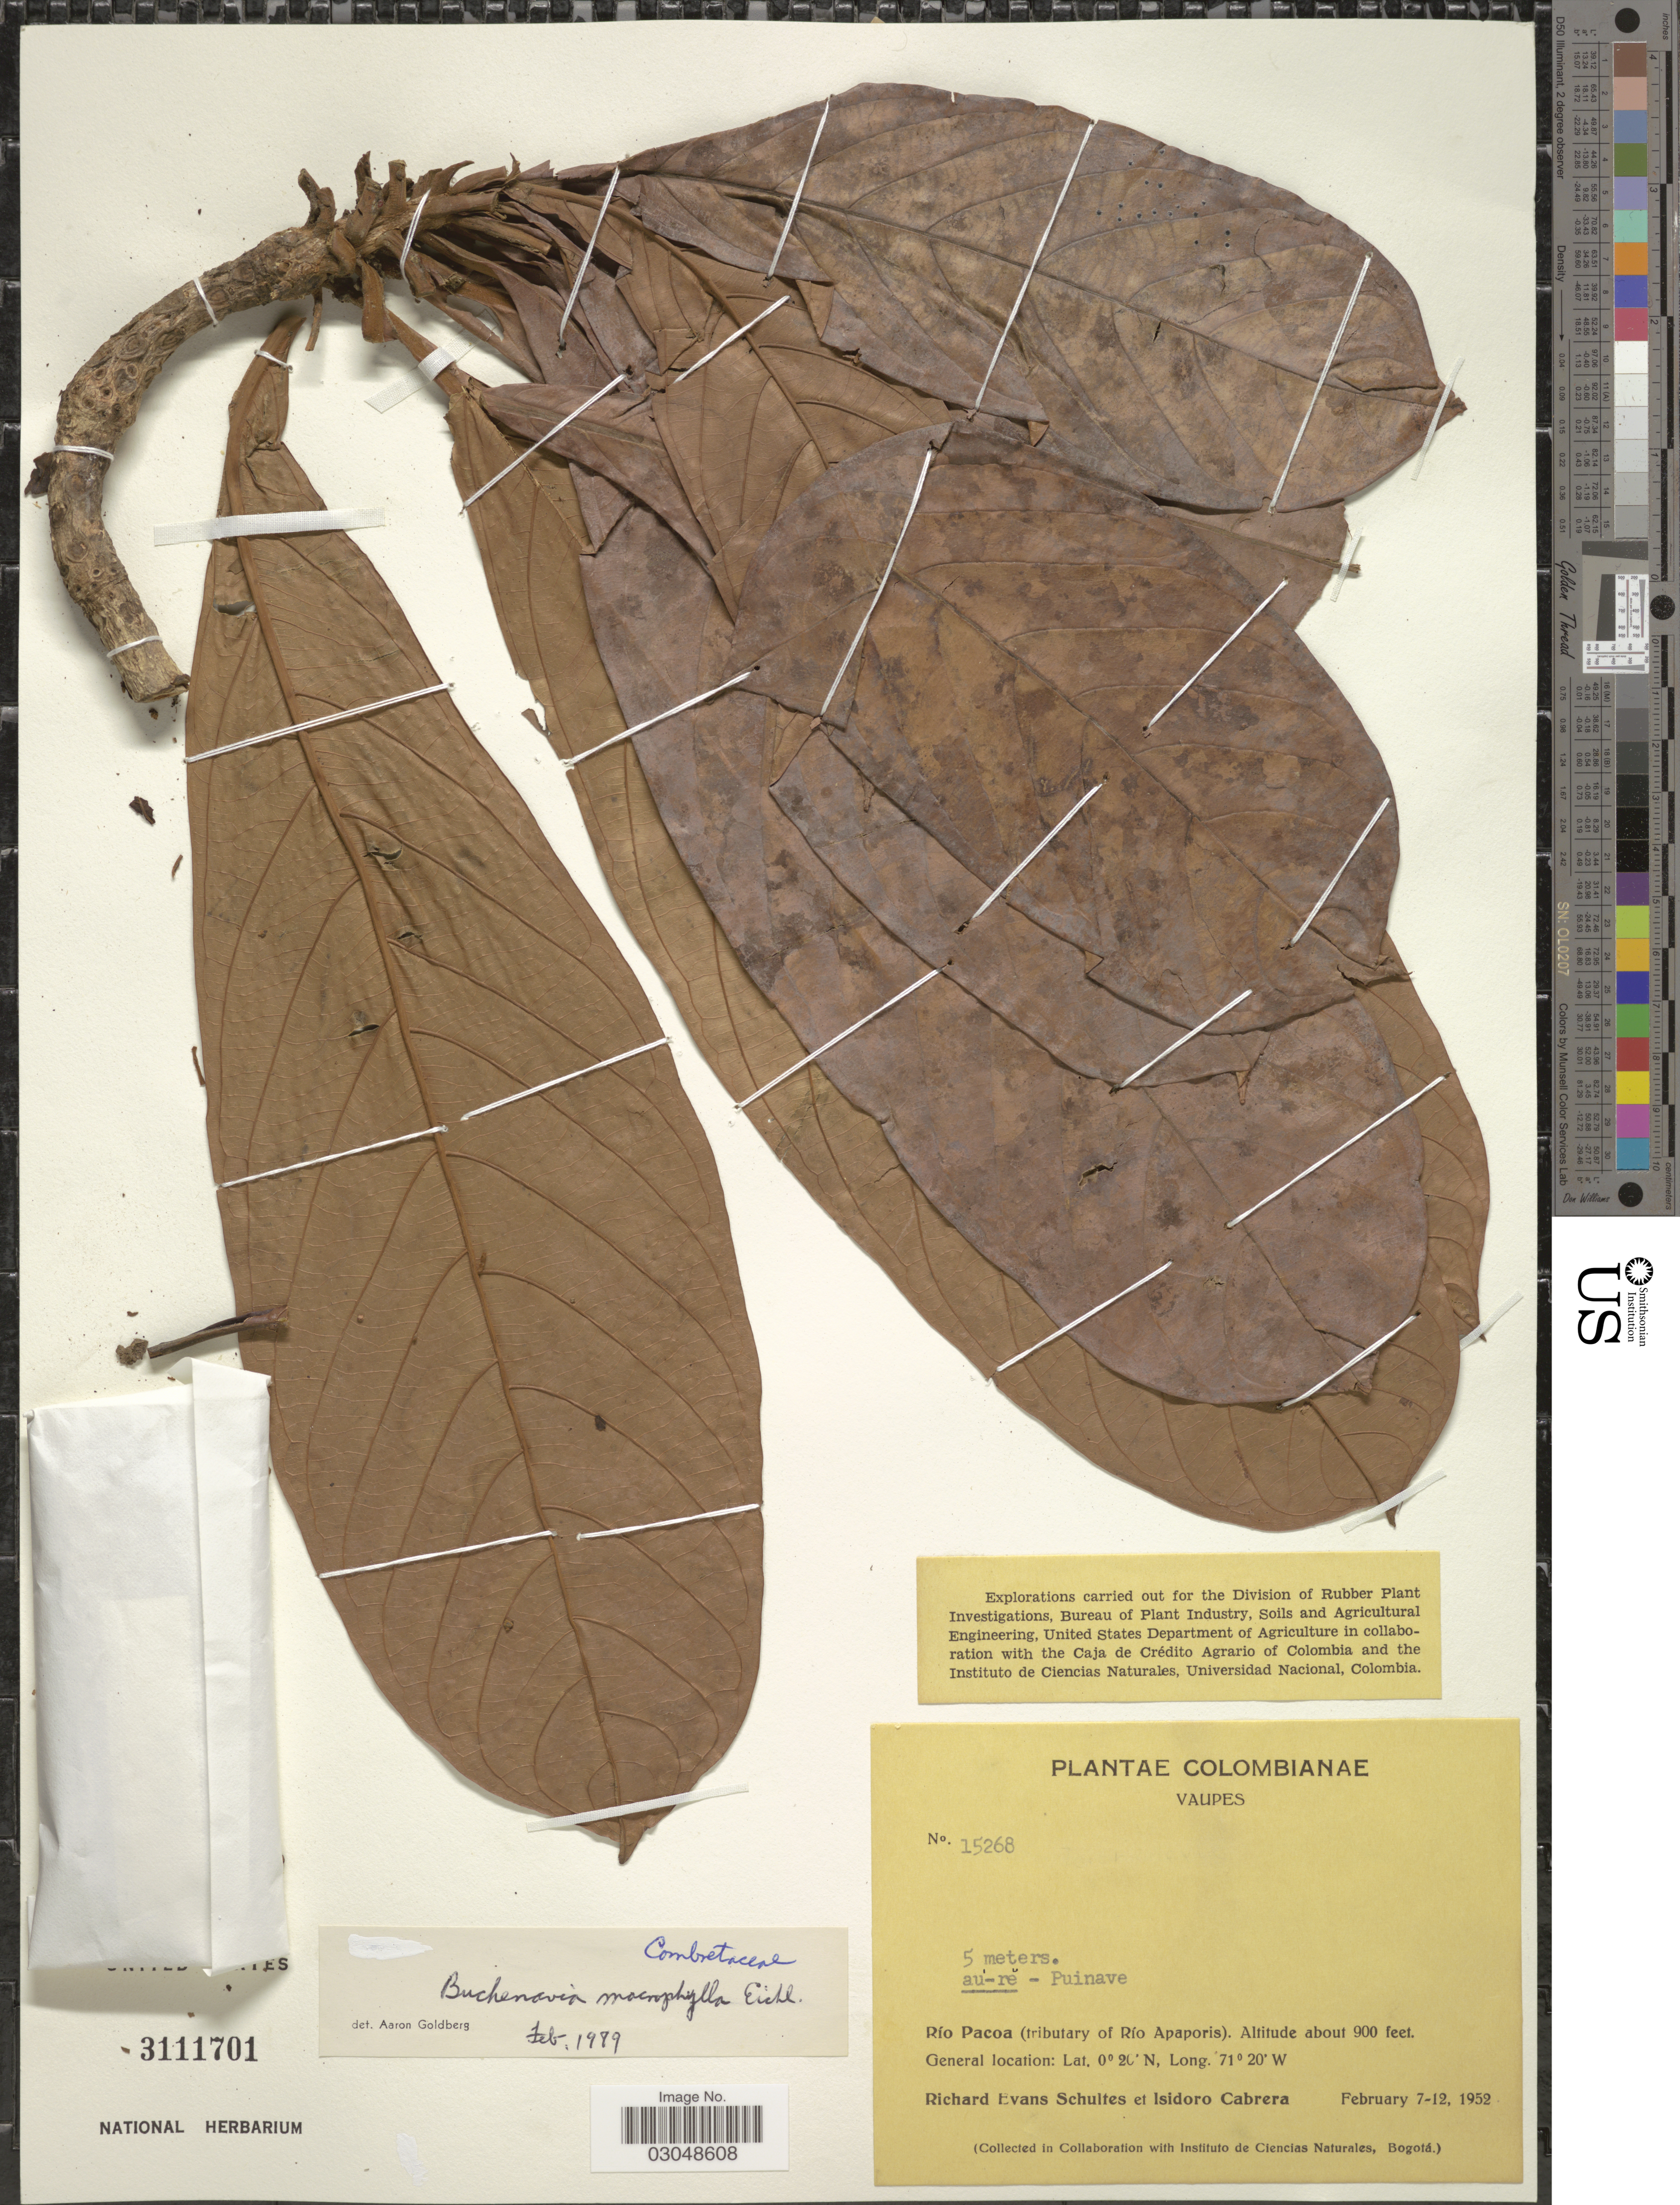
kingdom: Plantae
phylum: Tracheophyta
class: Magnoliopsida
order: Myrtales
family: Combretaceae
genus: Terminalia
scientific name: Terminalia macrophylla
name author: (Spruce ex Eichler) Gere & Boatwr.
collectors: R. E. Schultes & I. Cabrera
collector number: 15268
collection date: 1952-02-07/1952-02-12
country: Colombia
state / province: Vaupés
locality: Río Pacoa (tributary of Río Apaporis).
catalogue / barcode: US 3111701